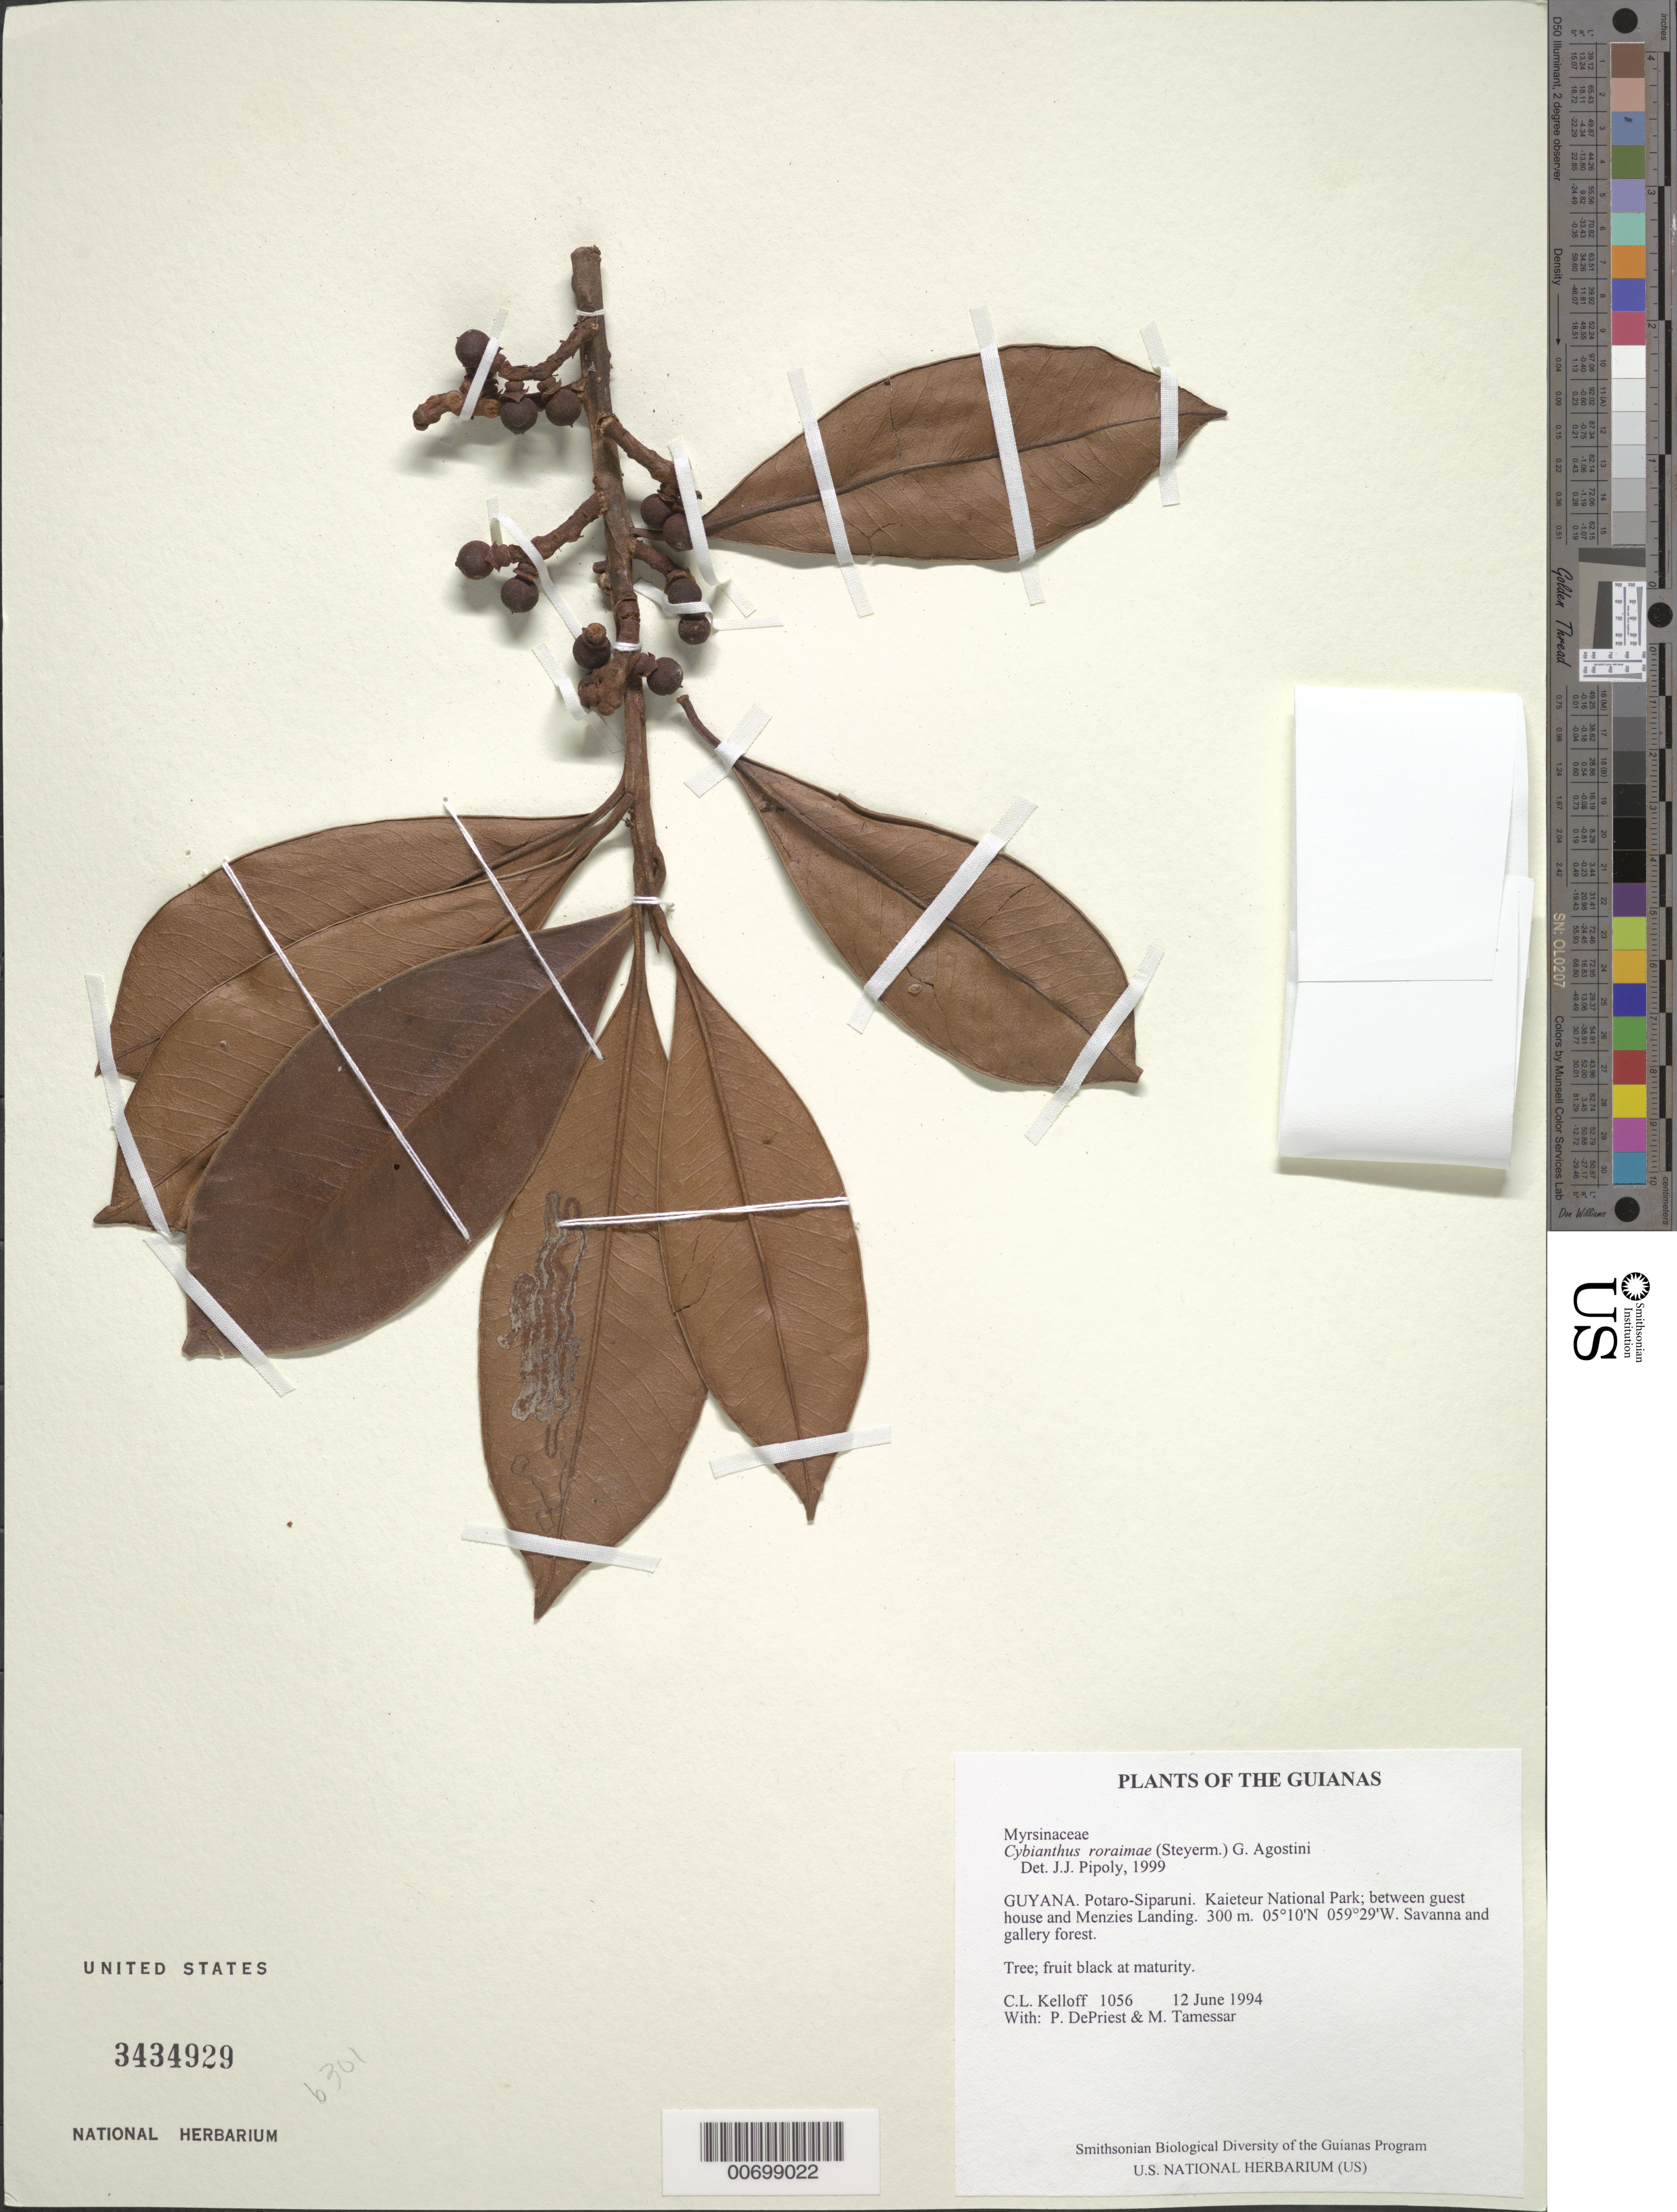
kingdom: Plantae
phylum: Tracheophyta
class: Magnoliopsida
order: Ericales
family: Primulaceae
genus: Cybianthus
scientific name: Cybianthus roraimae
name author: (Steyerm.) G. Agostini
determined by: Pipoly, J. J., III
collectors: C. L. Kelloff, P. DePriest & M. Tamessar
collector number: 1056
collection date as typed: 12 June 1994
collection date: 1994-06-12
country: Guyana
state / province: Potaro-Siparuni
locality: Kaieteur National Park; between guest house and Menzies Landing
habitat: Savanna and gallery forest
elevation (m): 300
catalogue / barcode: US 3434929